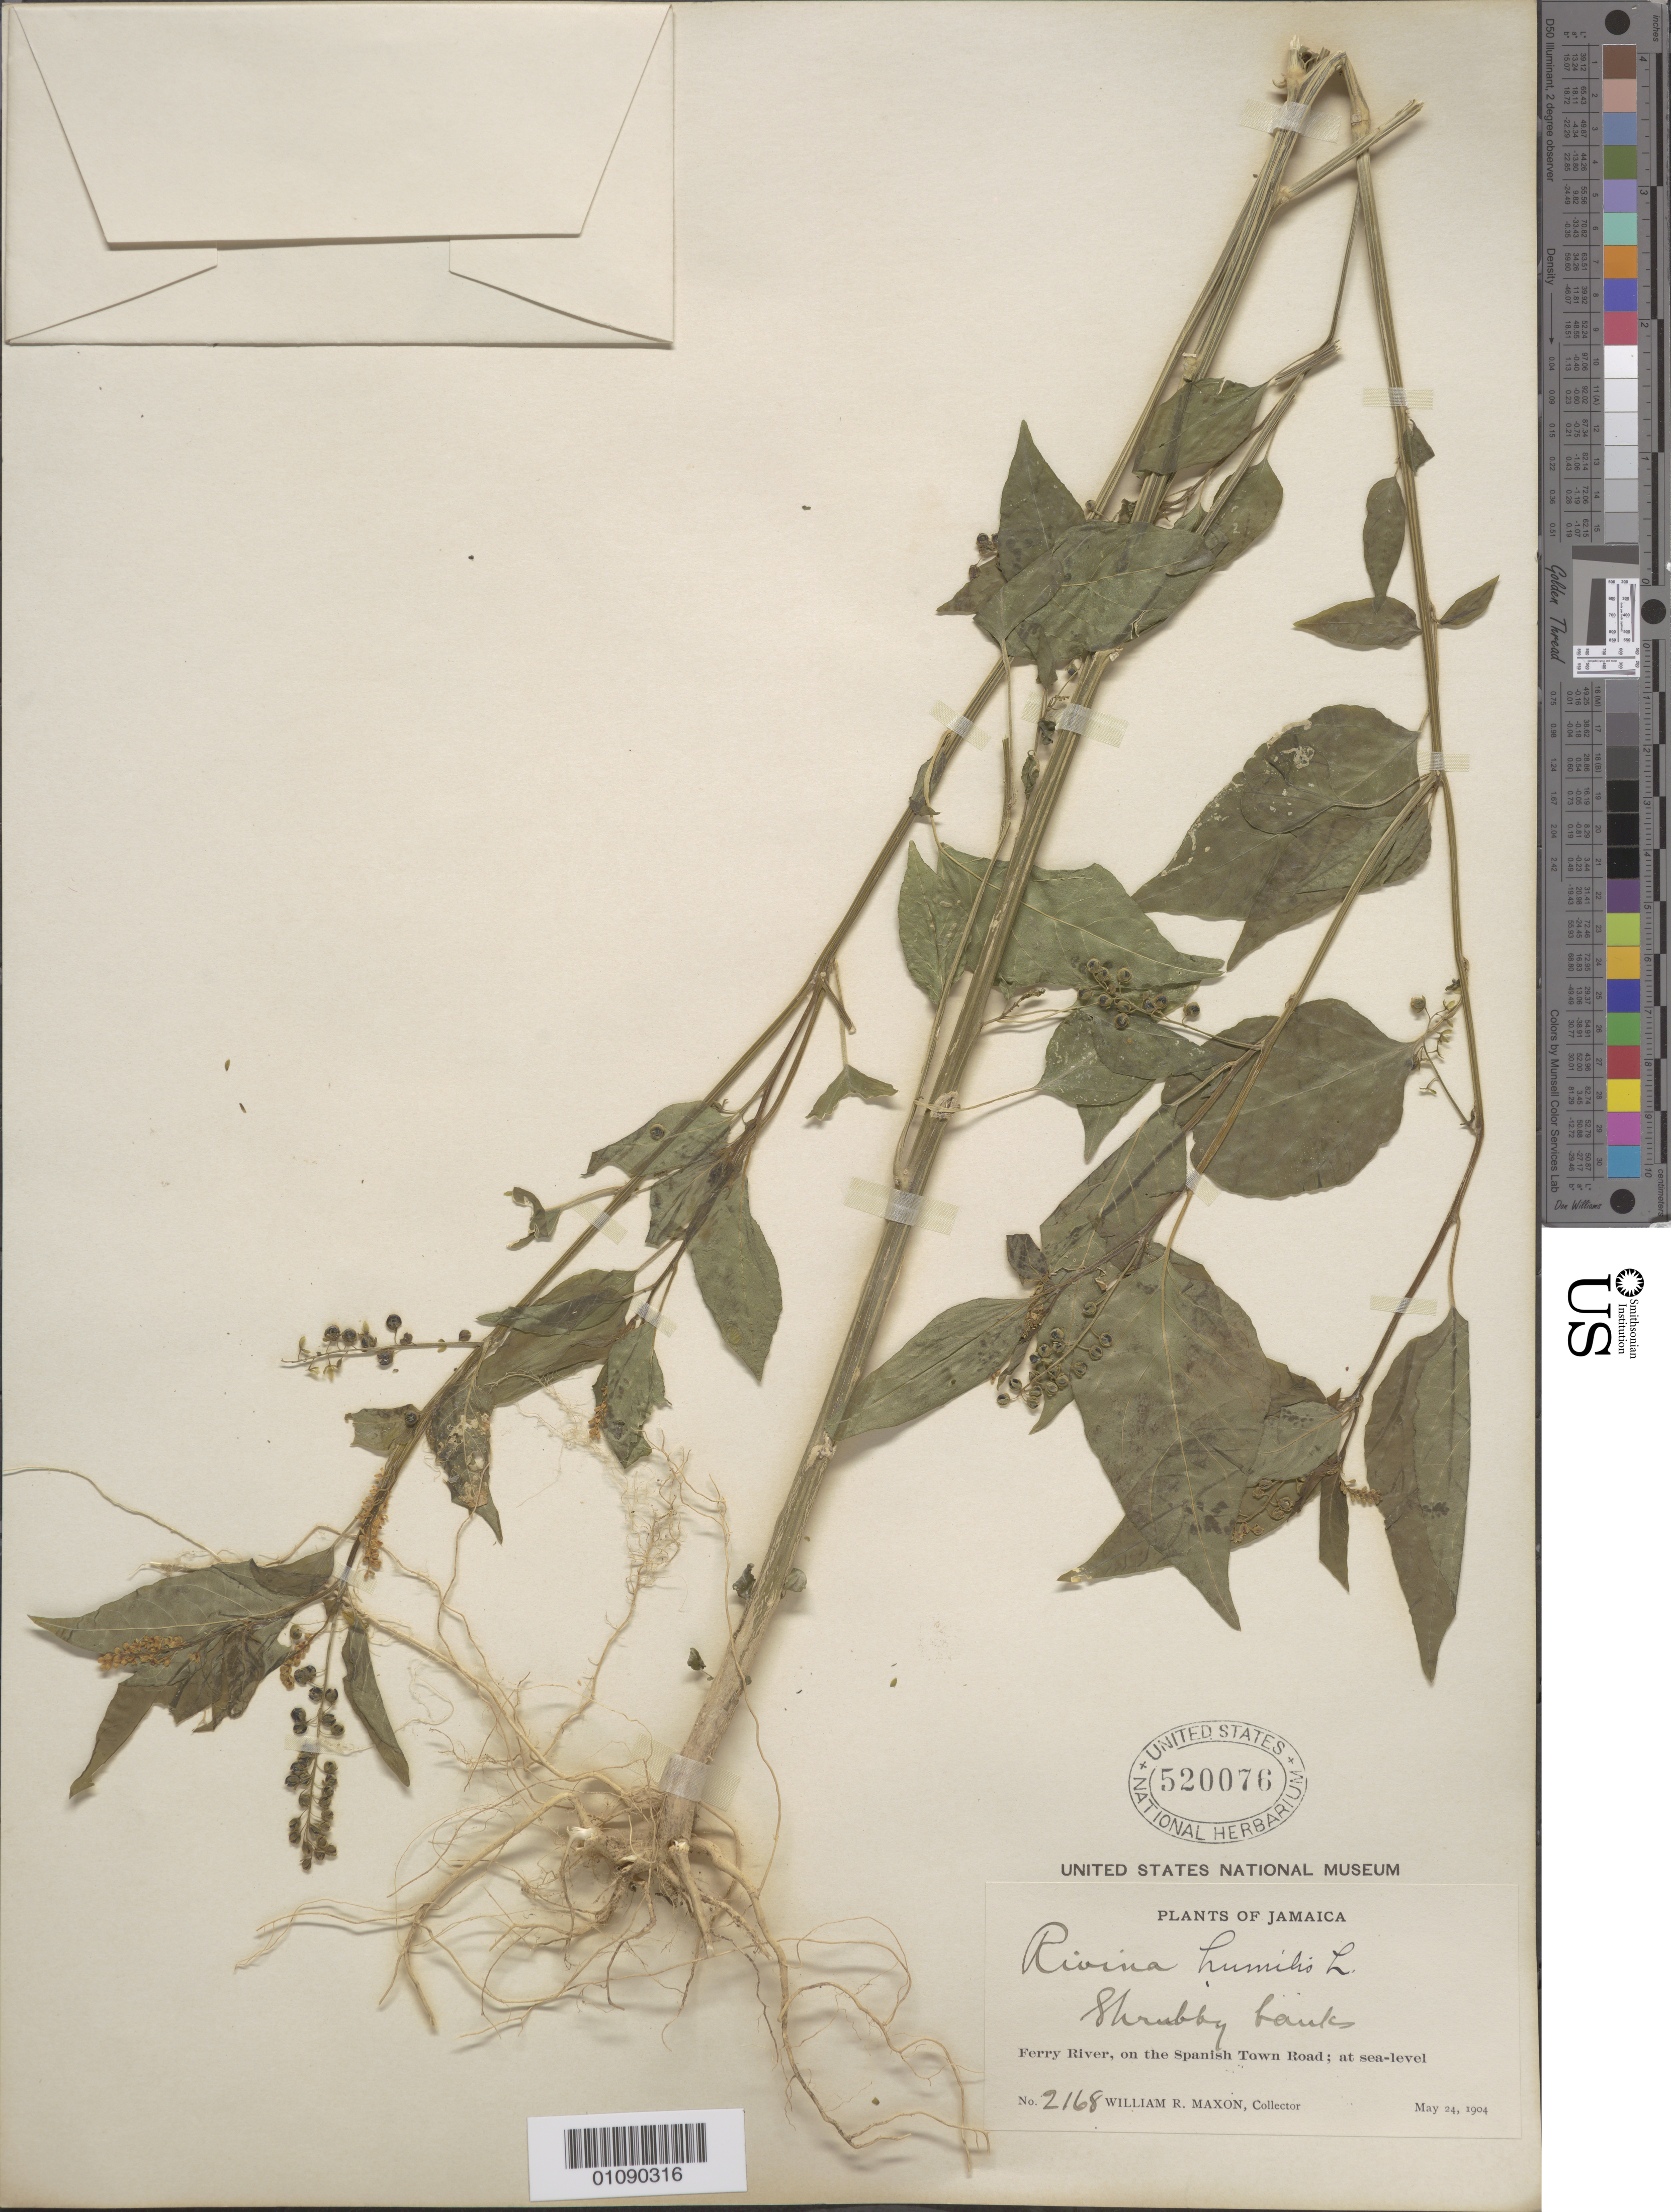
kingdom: Plantae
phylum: Tracheophyta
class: Magnoliopsida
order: Caryophyllales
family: Phytolaccaceae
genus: Rivina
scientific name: Rivina humilis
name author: L.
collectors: W. R. Maxon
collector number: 2168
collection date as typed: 24 May 1904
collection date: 1904-05-24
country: Jamaica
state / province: Kingston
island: Jamaica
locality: Ferry River, on the Spanish Town Road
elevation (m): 0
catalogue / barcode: US 520076